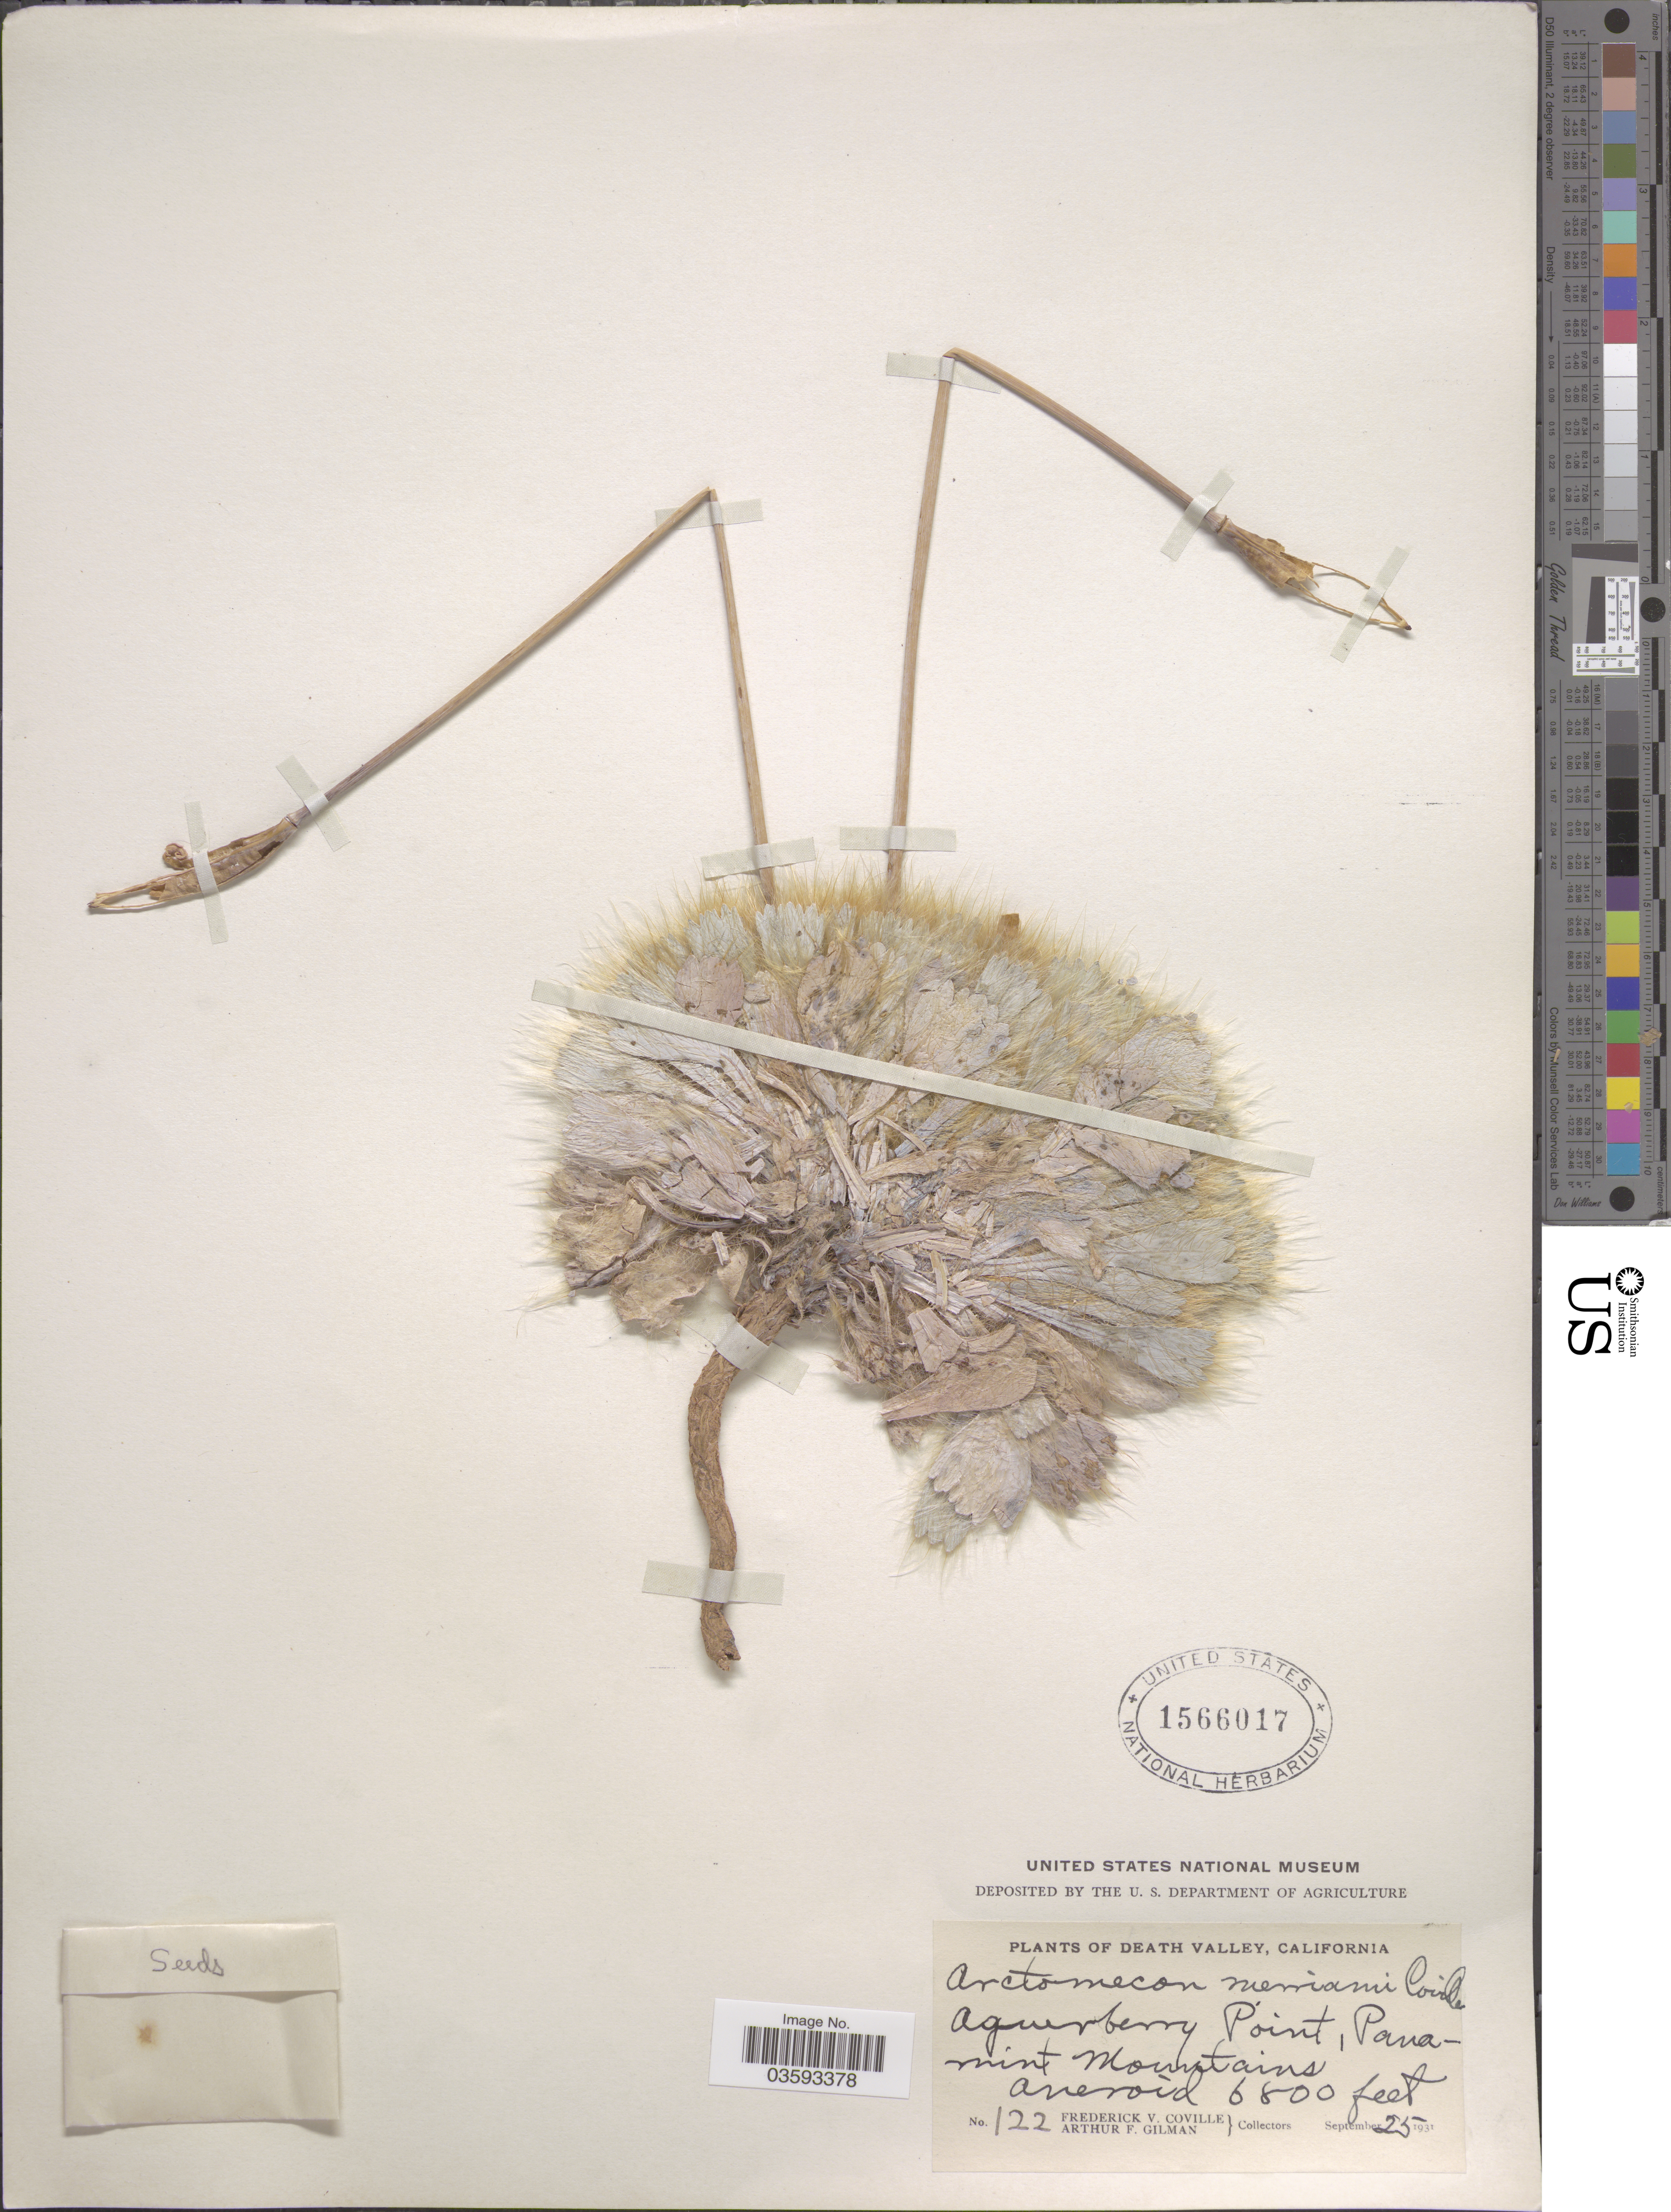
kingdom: Plantae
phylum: Tracheophyta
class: Magnoliopsida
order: Ranunculales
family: Papaveraceae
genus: Arctomecon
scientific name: Arctomecon merriamii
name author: Coville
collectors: F. V. Coville & A. Gilman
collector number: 122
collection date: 1931-09-25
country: United States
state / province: California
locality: Death Valley. Aguereberry Point, Panamint Mountains.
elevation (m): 2073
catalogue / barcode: US 1566017